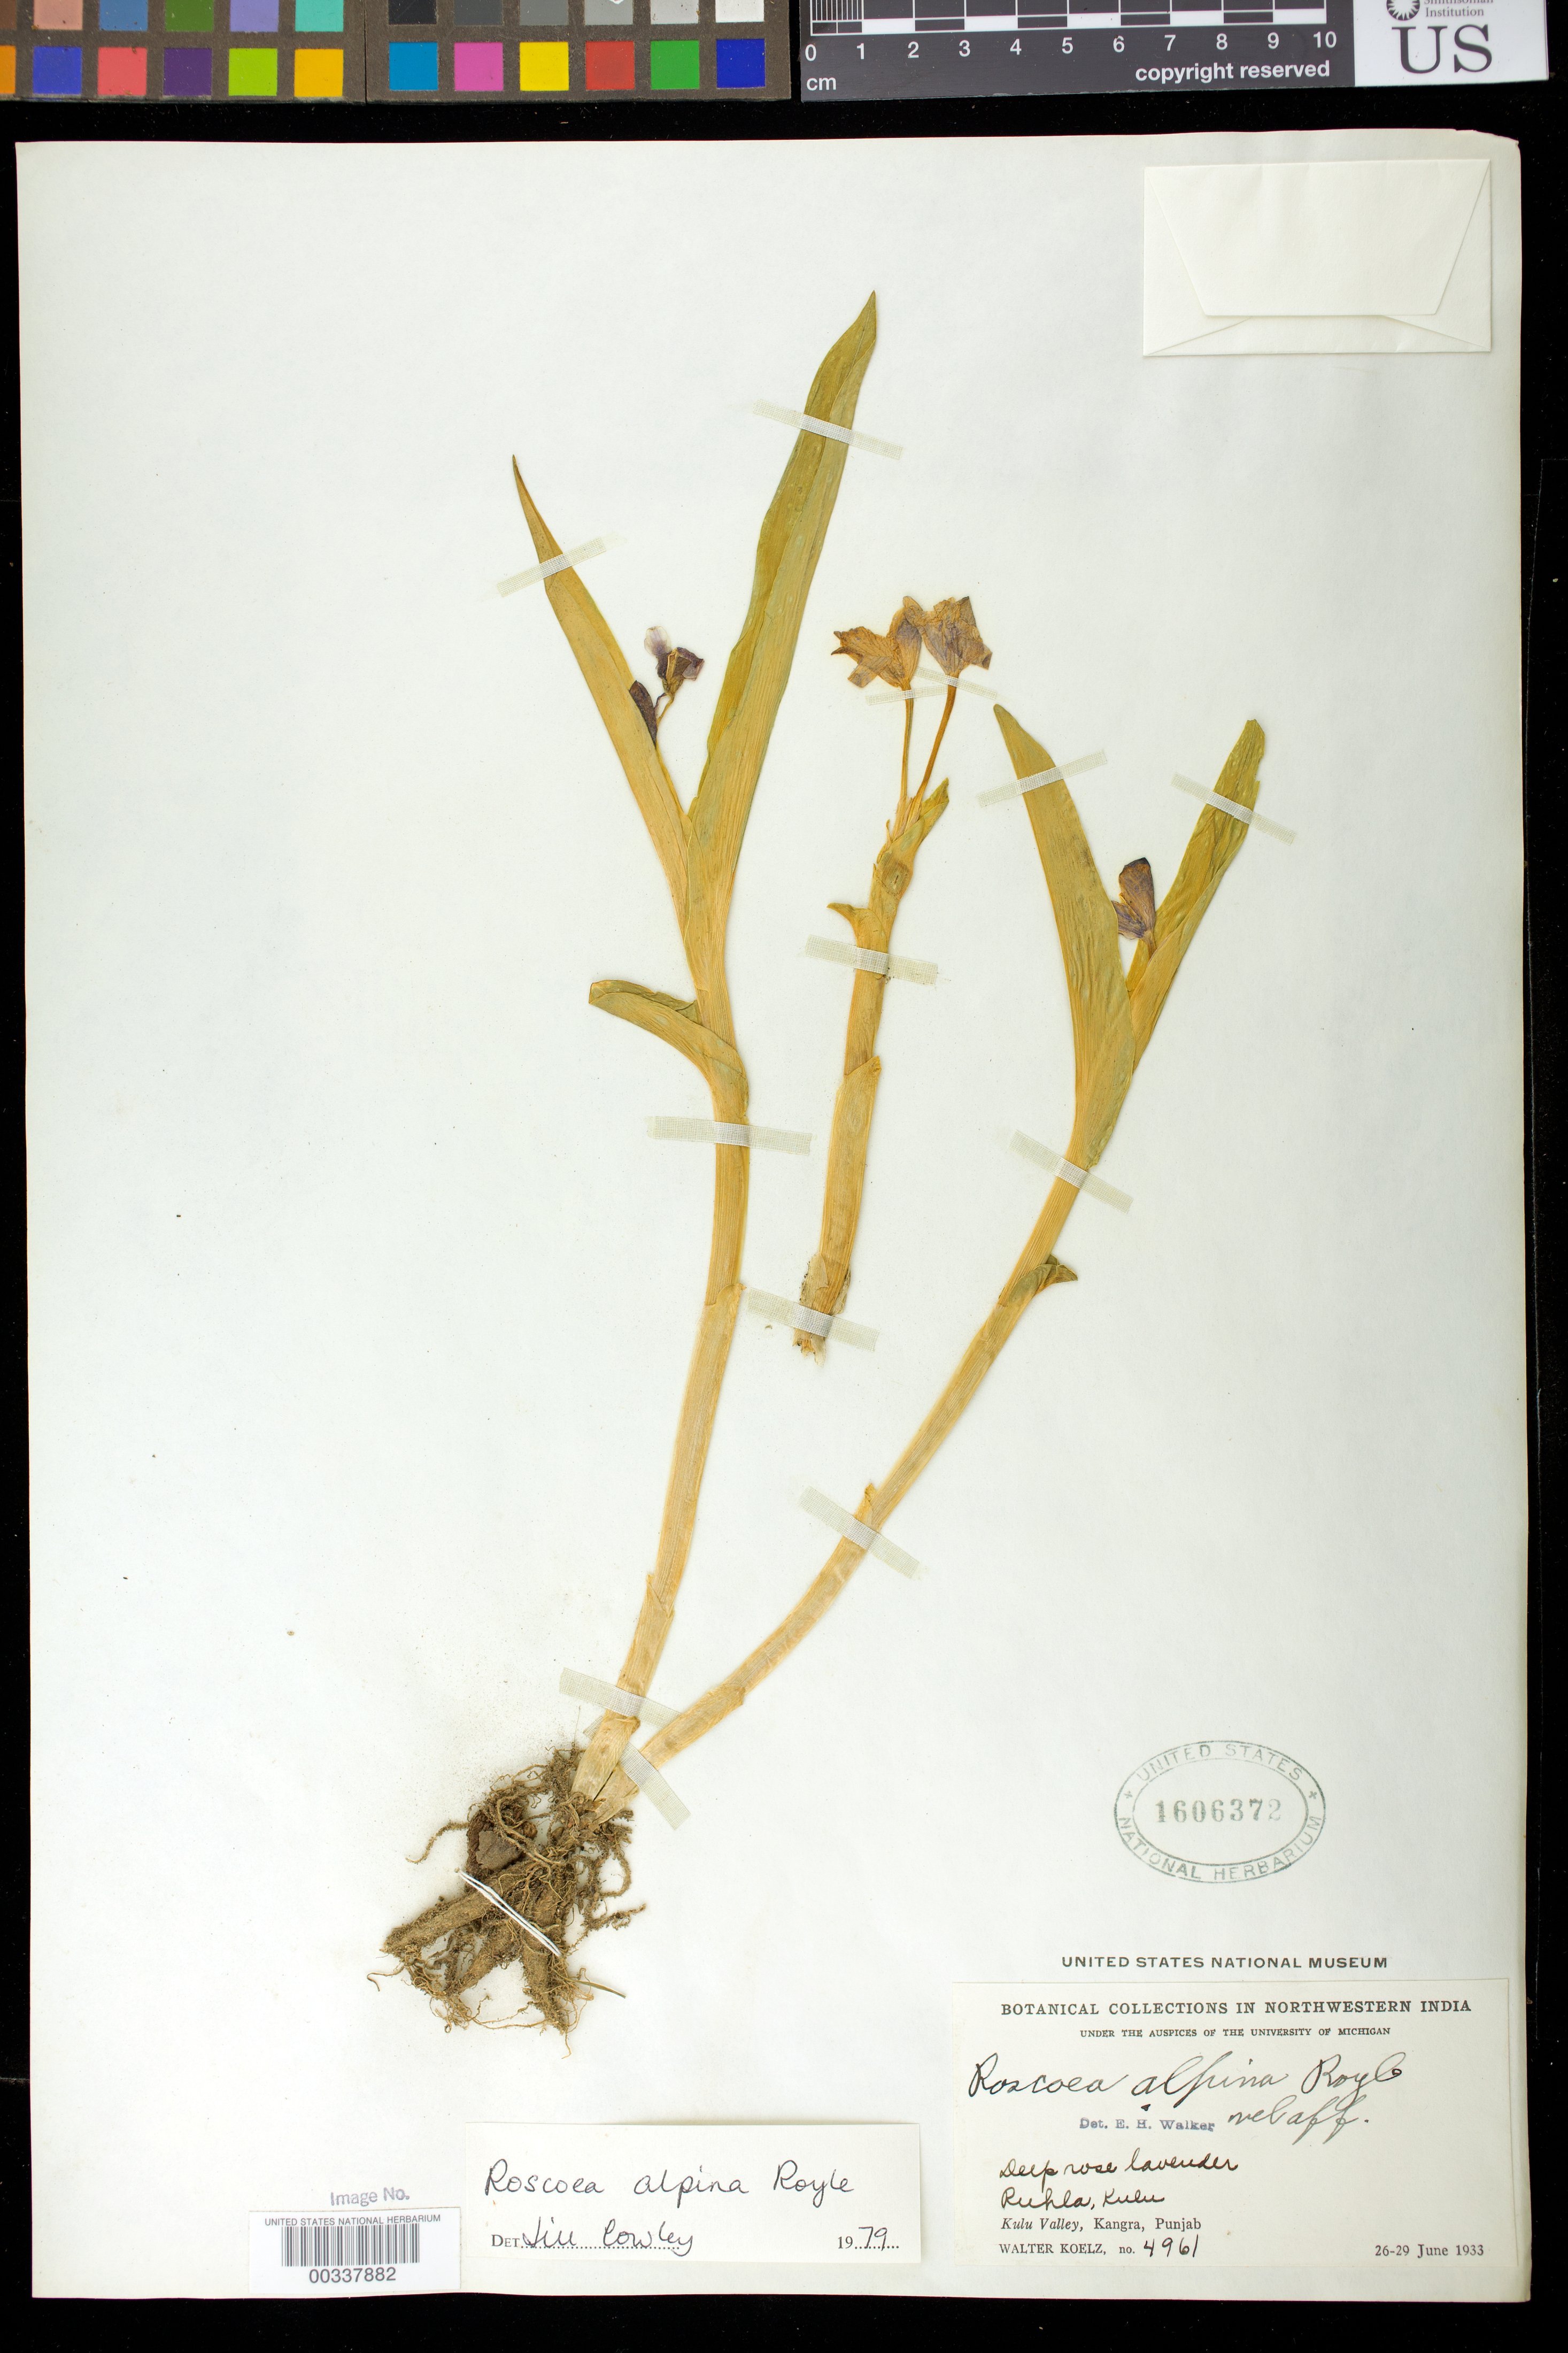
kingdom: Plantae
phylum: Tracheophyta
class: Liliopsida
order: Zingiberales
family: Zingiberaceae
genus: Roscoea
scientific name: Roscoea alpina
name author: Royle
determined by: Cowley, J.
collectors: W. N. Koelz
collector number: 4961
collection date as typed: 26 Jun 1933 to 29 Jun 1933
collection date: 1933-06-26/1933-06-29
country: India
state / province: Himachal Pradesh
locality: Botanical collections in northwestern India, Ruhla, Kulu, Kulu Valley, Kangra, Punjab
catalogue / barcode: US 1606372